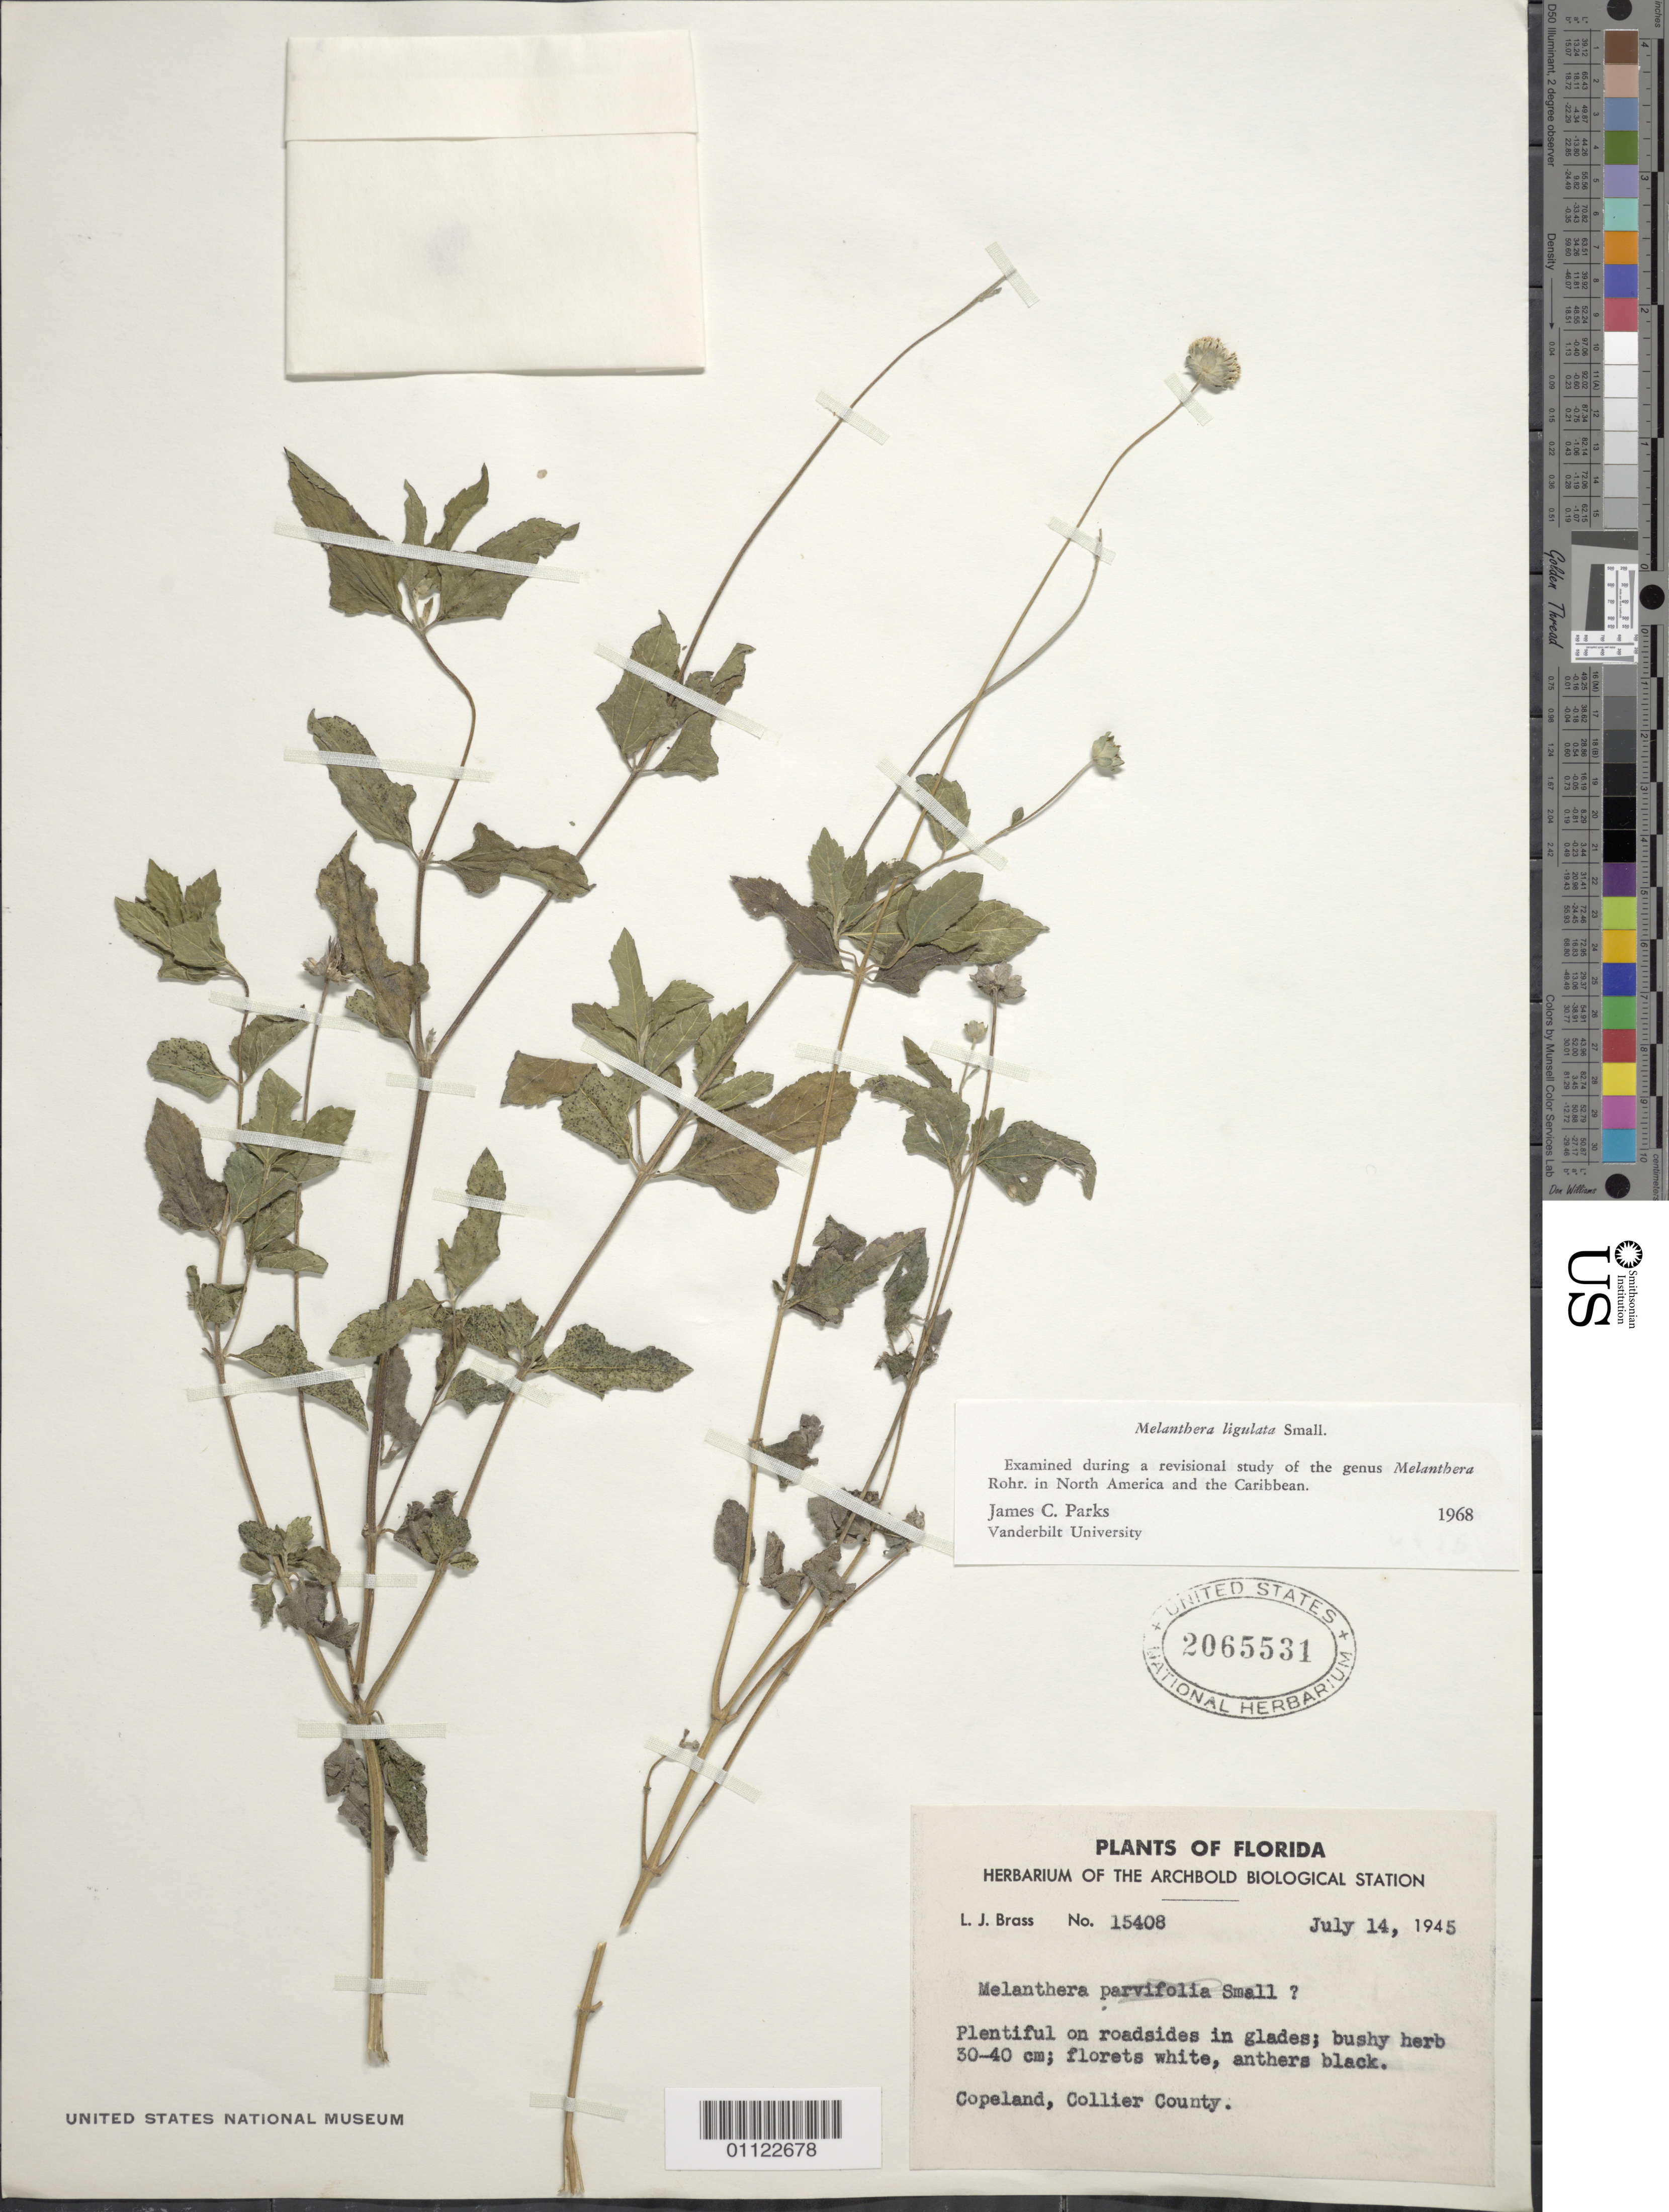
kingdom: Plantae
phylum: Tracheophyta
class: Magnoliopsida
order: Asterales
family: Asteraceae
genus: Melanthera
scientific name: Melanthera ligulata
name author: Small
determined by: Parks, J. C.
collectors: L. J. Brass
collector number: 15408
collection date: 1945-07-14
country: United States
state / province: Florida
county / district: Collier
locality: Copeland, Plentiful on roadsides in glades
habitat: bushy herb 30-40cm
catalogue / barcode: US 2065531